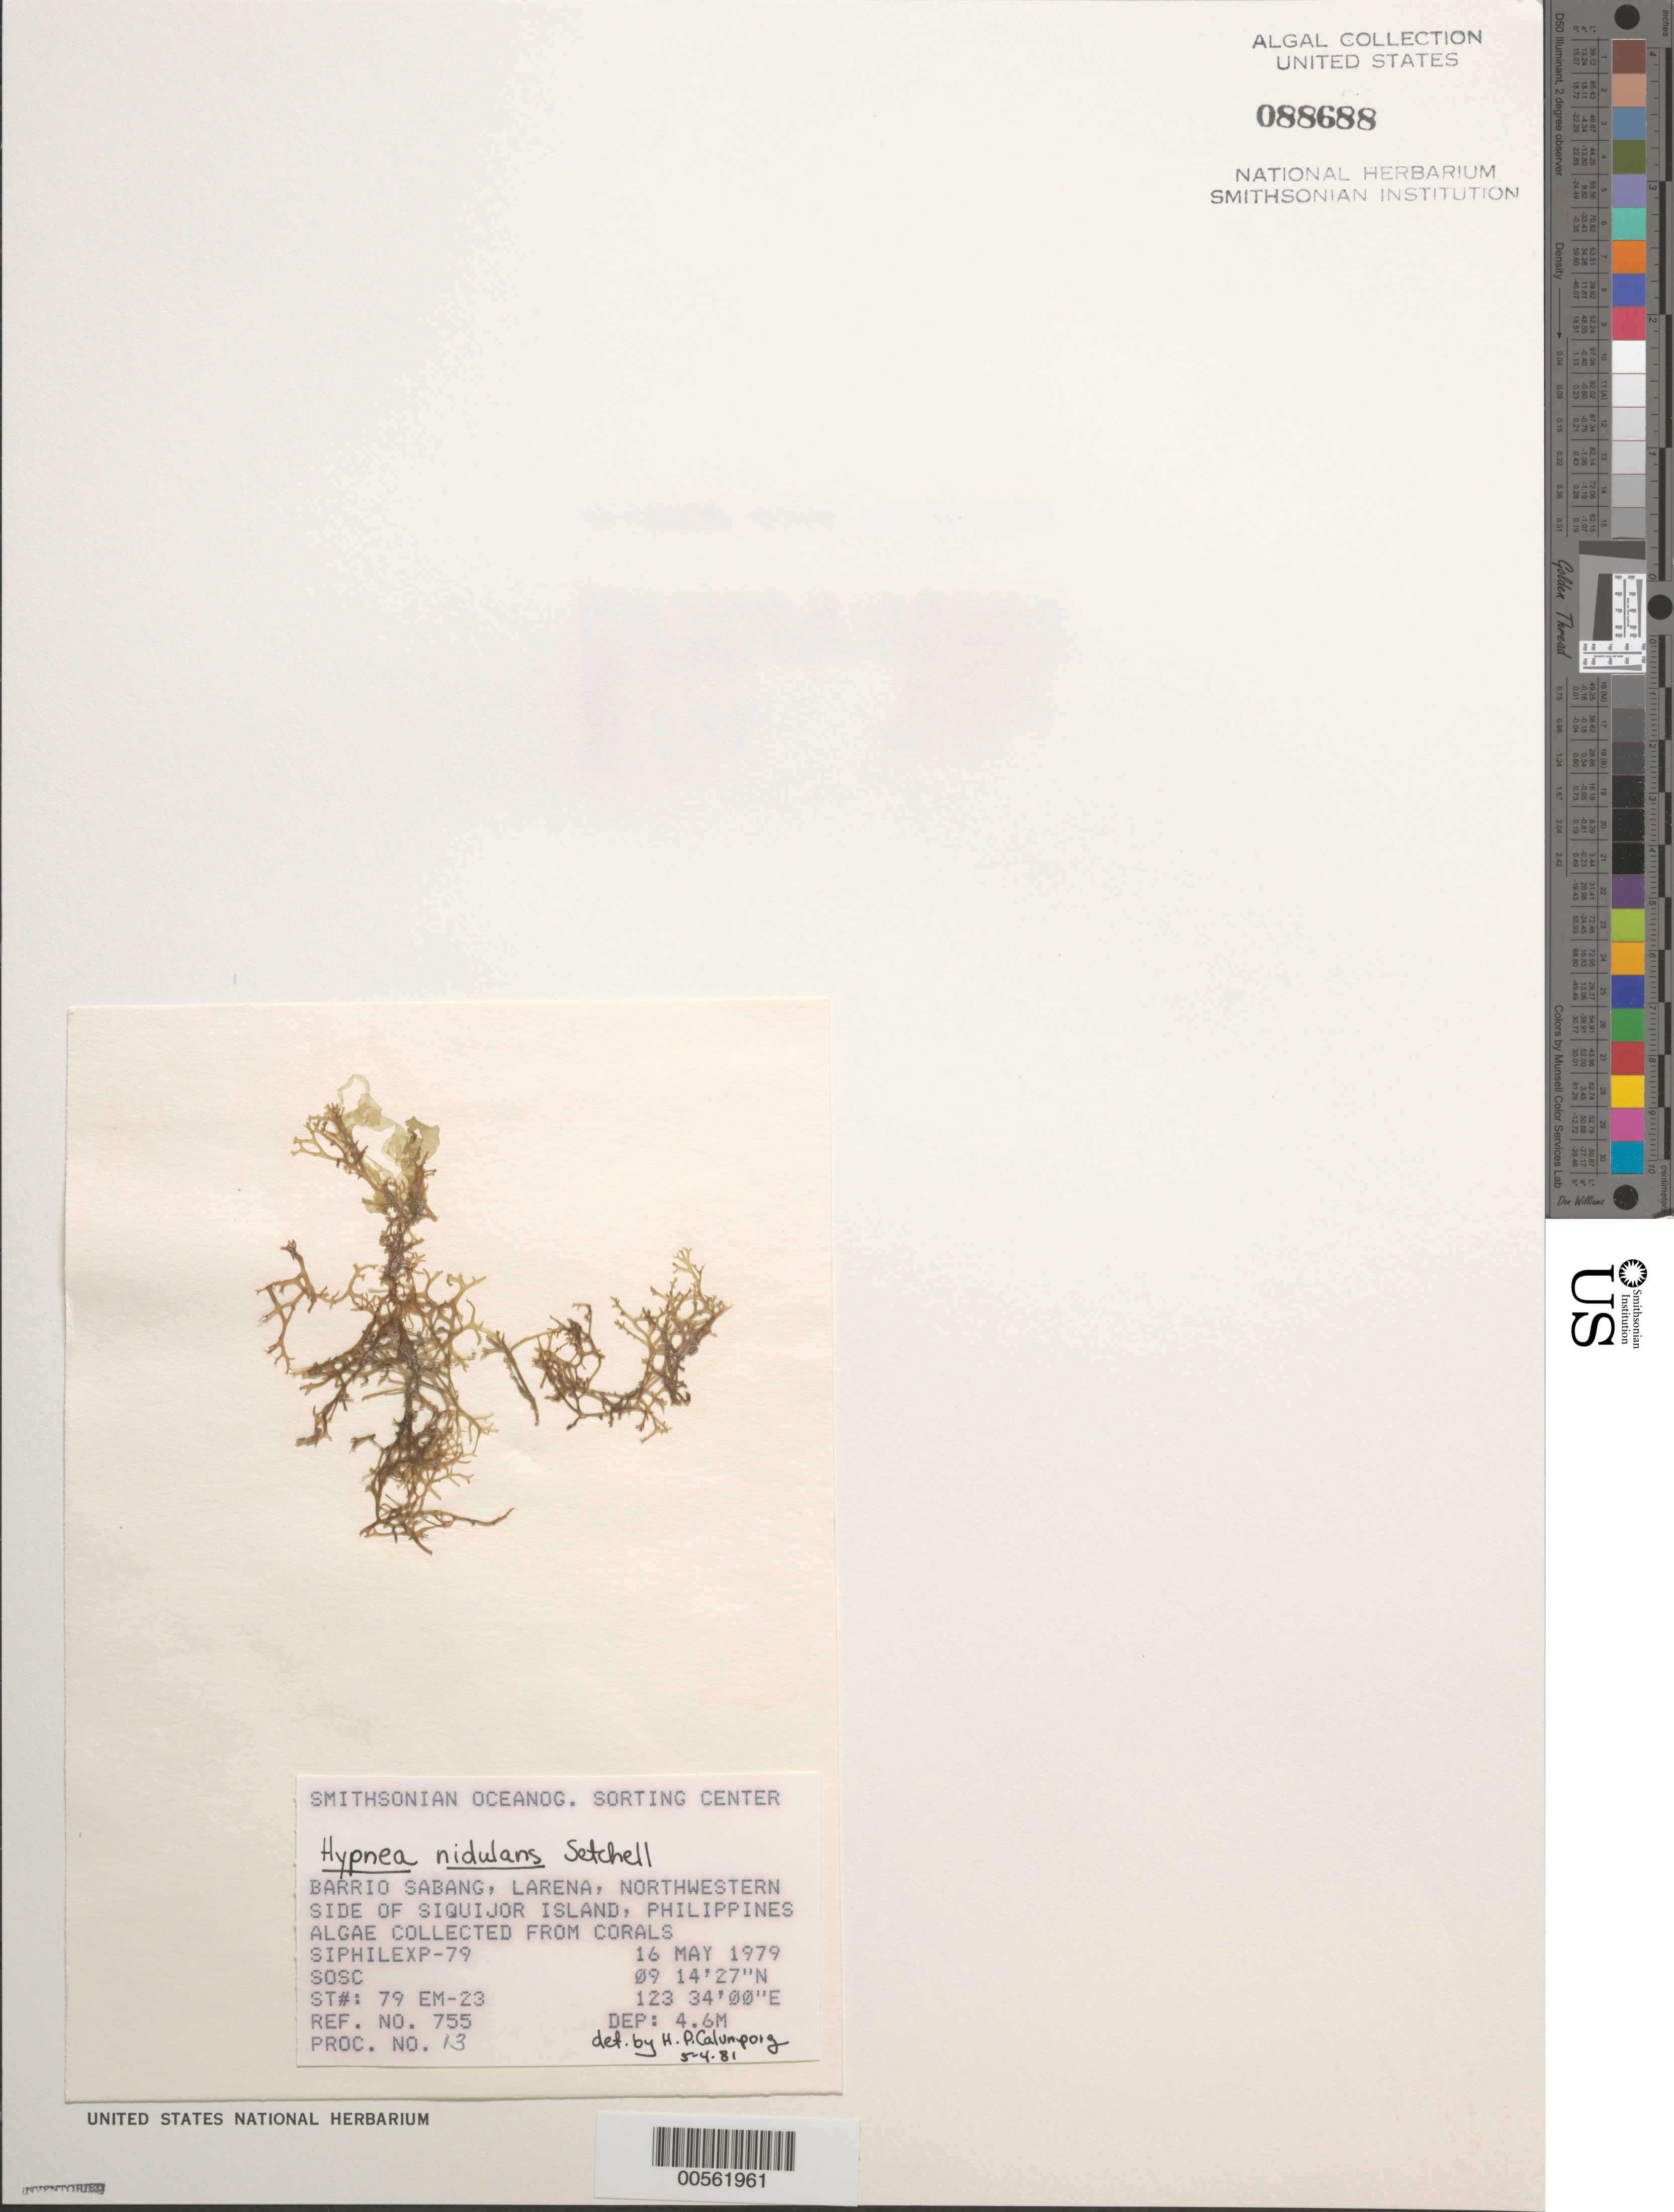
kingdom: Plantae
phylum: Rhodophyta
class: Florideophyceae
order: Gigartinales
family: Cystocloniaceae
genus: Hypnea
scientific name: Hypnea nidulans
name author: Setchell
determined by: Calumpong, H. P.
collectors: SOSC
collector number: Station 79 EM-23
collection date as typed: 16 May 1979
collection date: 1979-05-16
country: Philippines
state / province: Central Visayas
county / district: Siquijor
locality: Visayan, Siquijor island, larena, barrio sabang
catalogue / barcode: US 88688